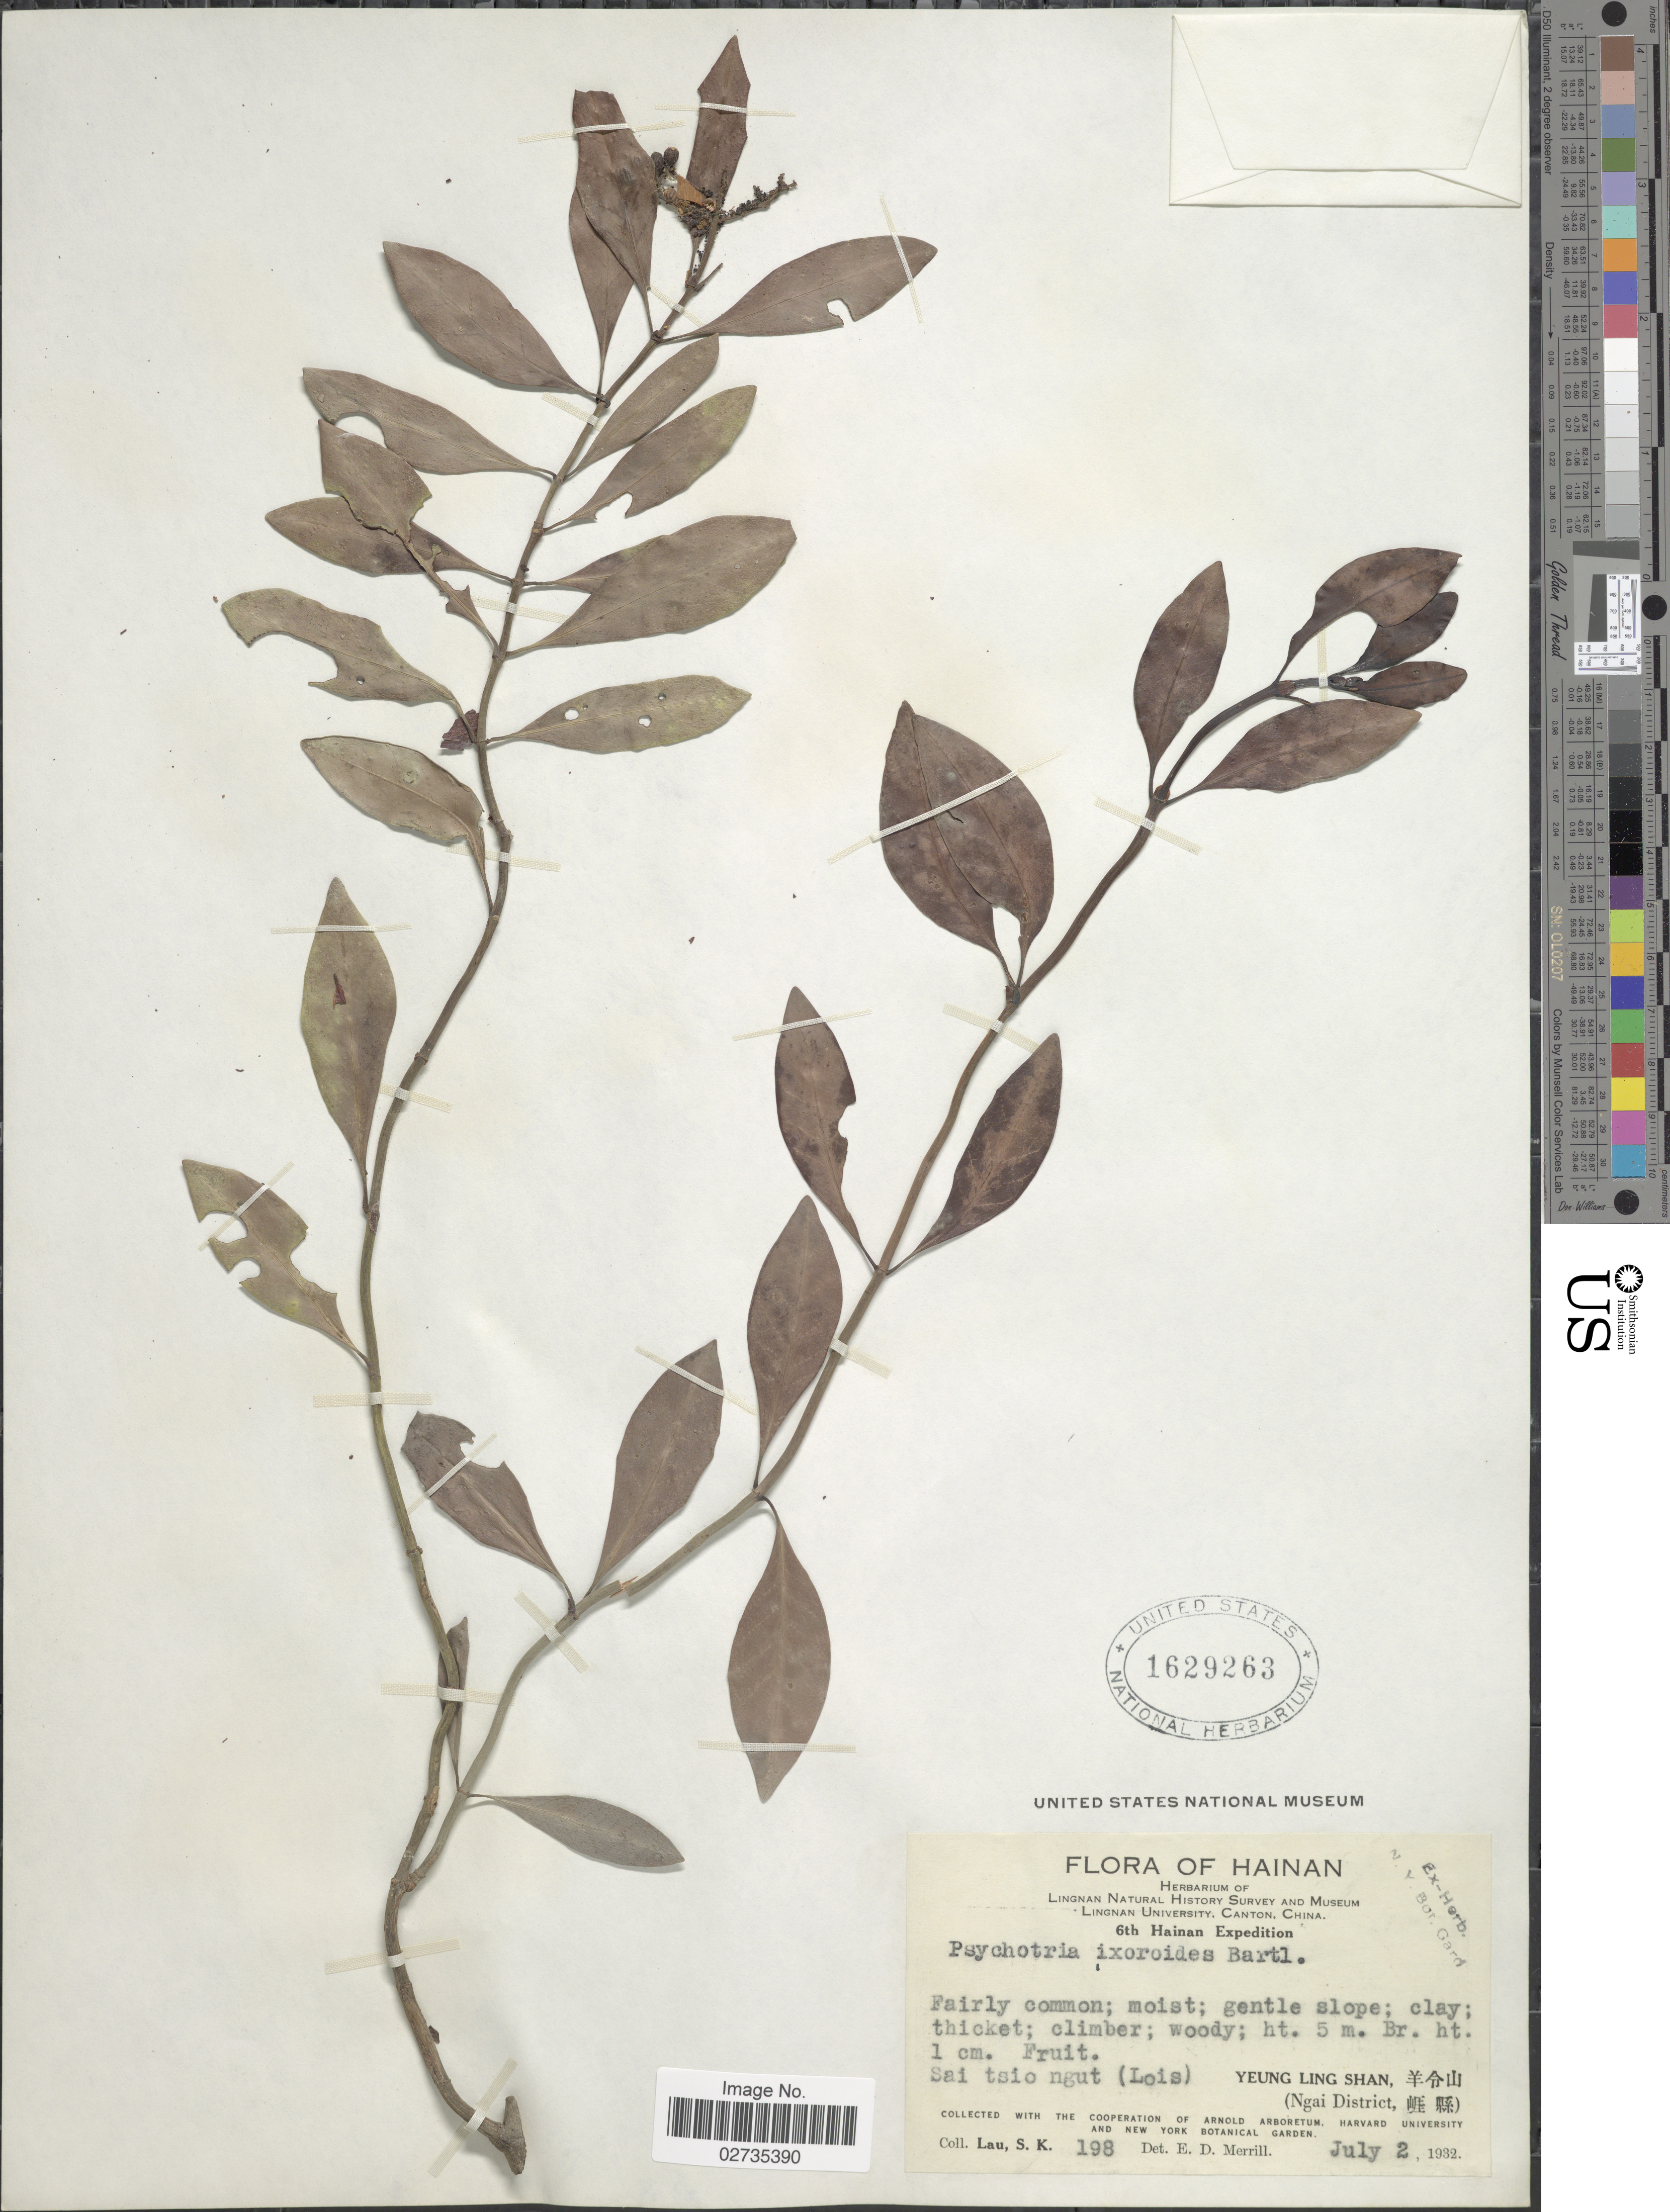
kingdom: Plantae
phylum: Tracheophyta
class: Magnoliopsida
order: Gentianales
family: Rubiaceae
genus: Psychotria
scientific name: Psychotria ixoroides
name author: Bartl. ex DC.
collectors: S. K. Lau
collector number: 198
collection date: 1932-07-02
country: China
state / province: Hainan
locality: Yeung Ling Shan (Ngai District). Sai tsio ngut (Lois)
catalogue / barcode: US 1629263